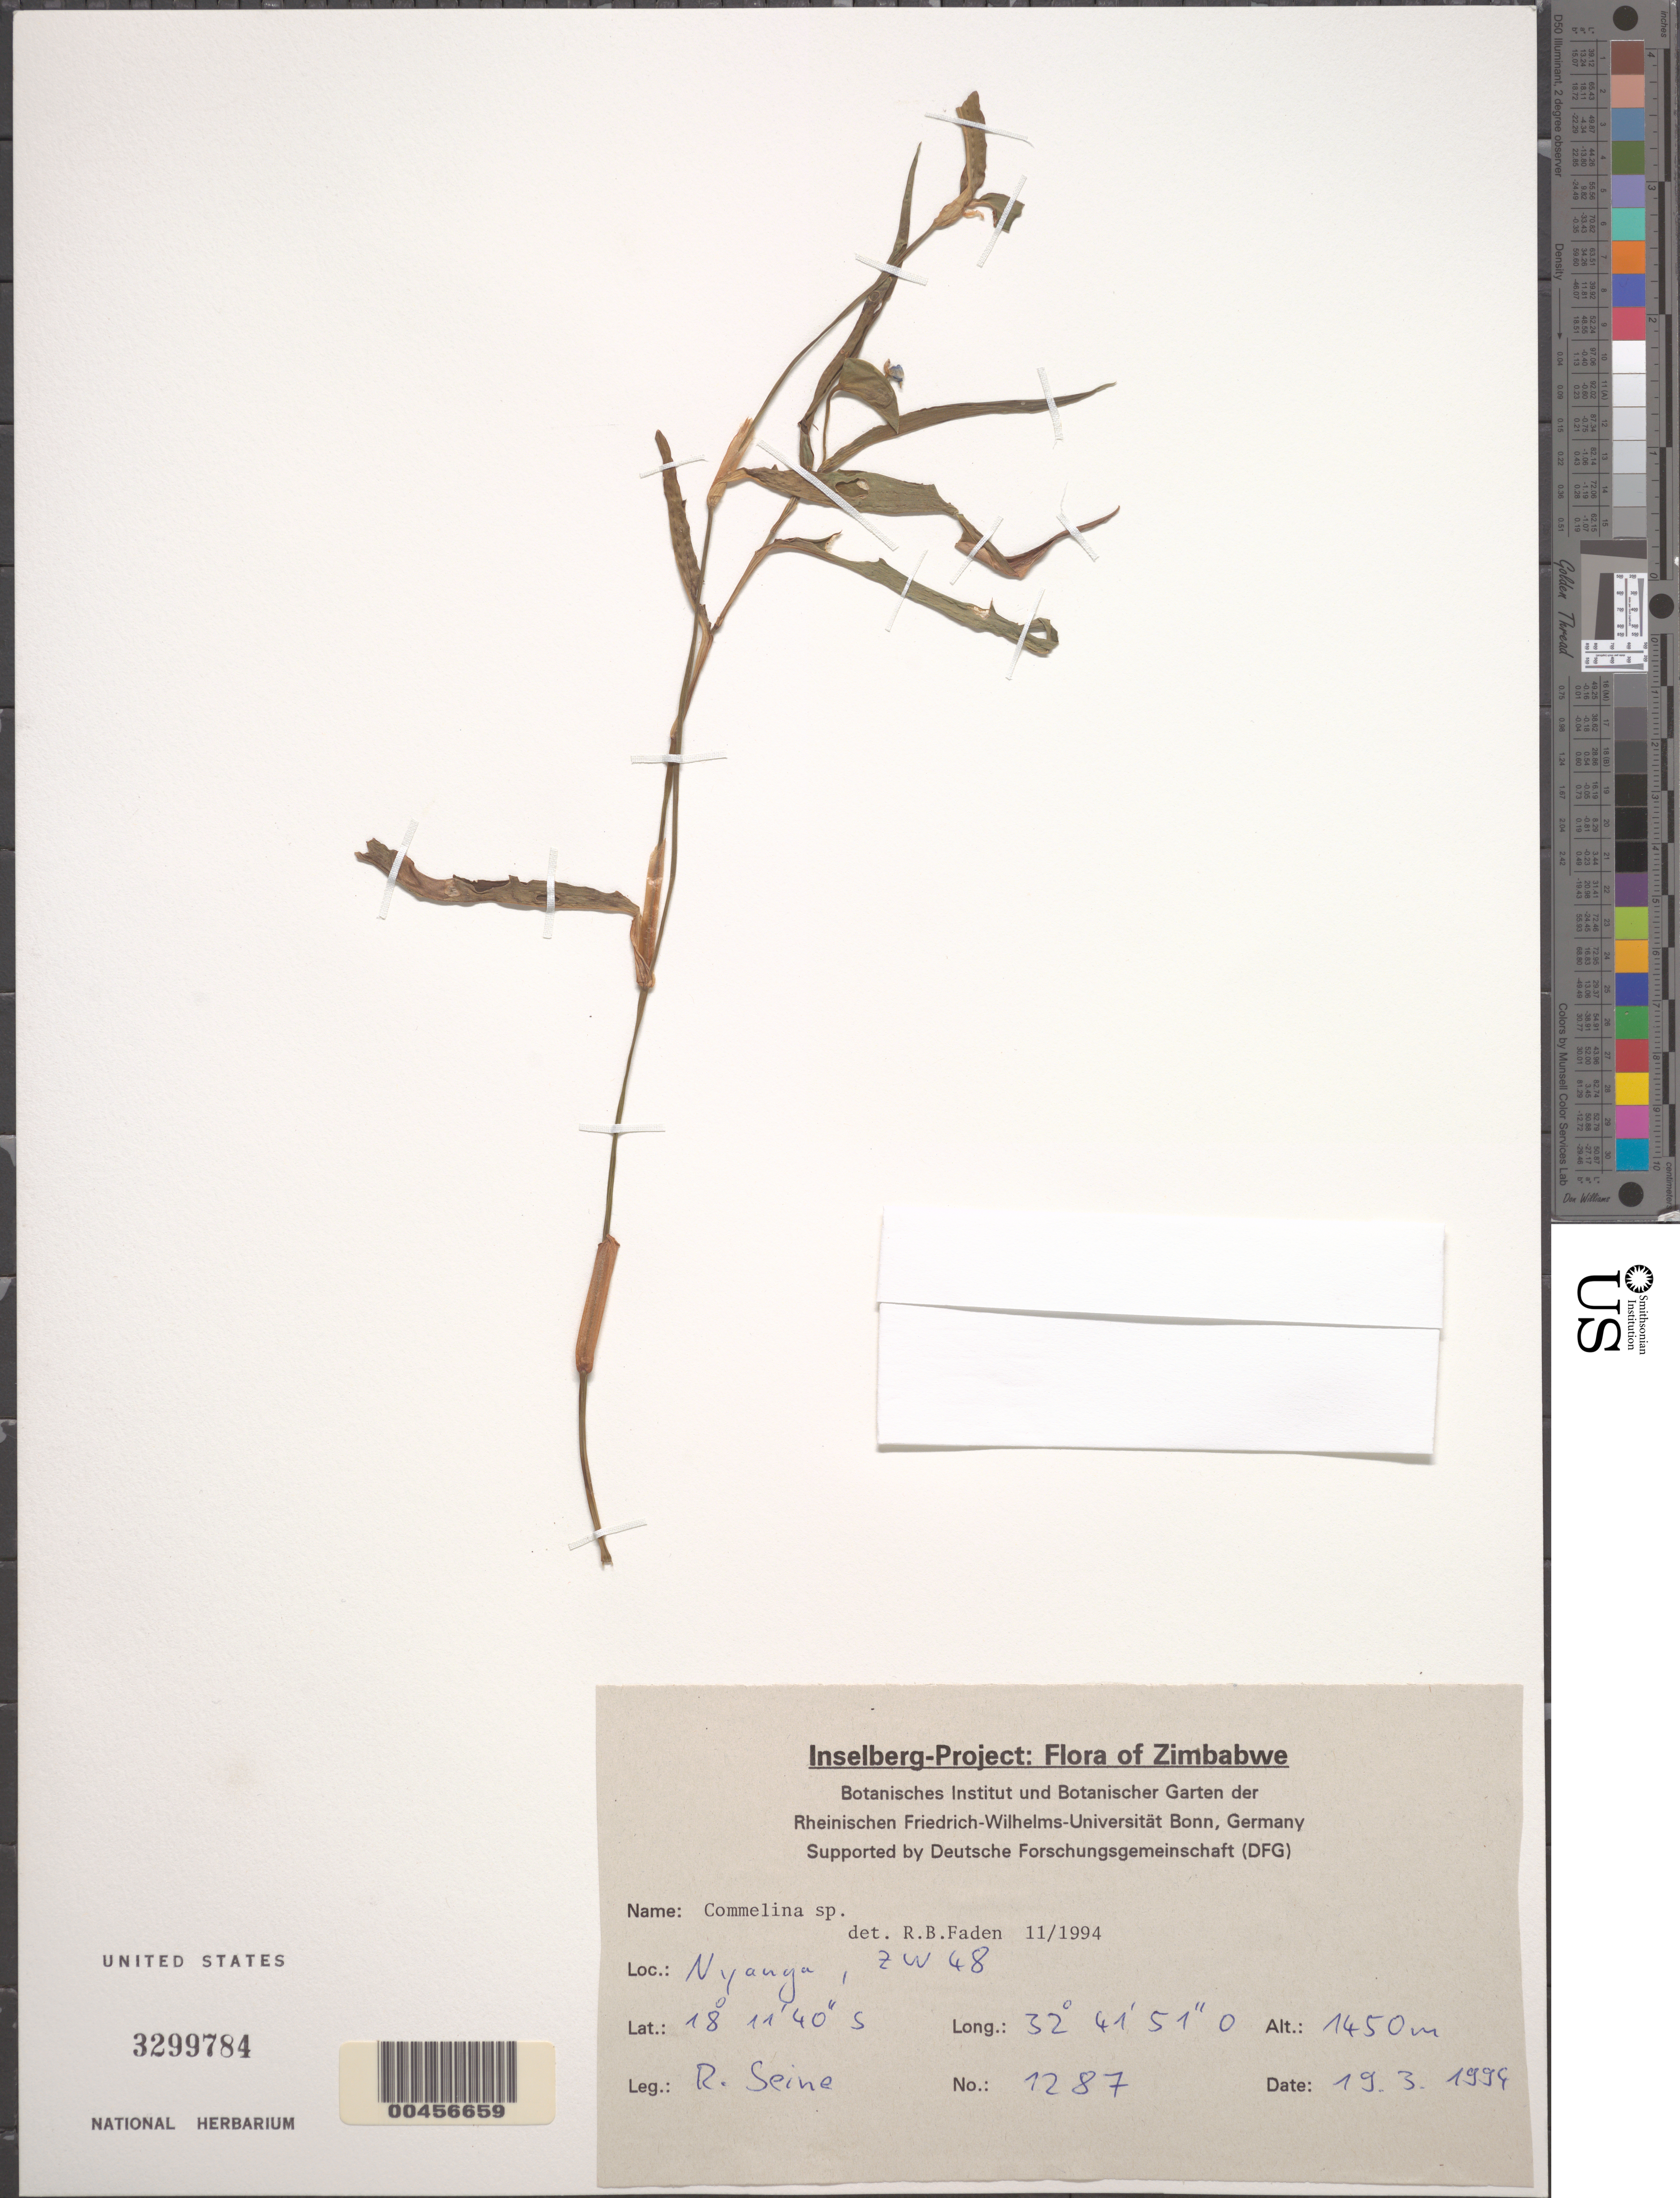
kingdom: Plantae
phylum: Tracheophyta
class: Liliopsida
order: Commelinales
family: Commelinaceae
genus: Commelina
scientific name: Commelina sp.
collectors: R. Seine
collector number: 1287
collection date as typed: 19 Mar 1994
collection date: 1994-03-19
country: Zimbabwe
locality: Nyanya, zw48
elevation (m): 1450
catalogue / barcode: US 3299784